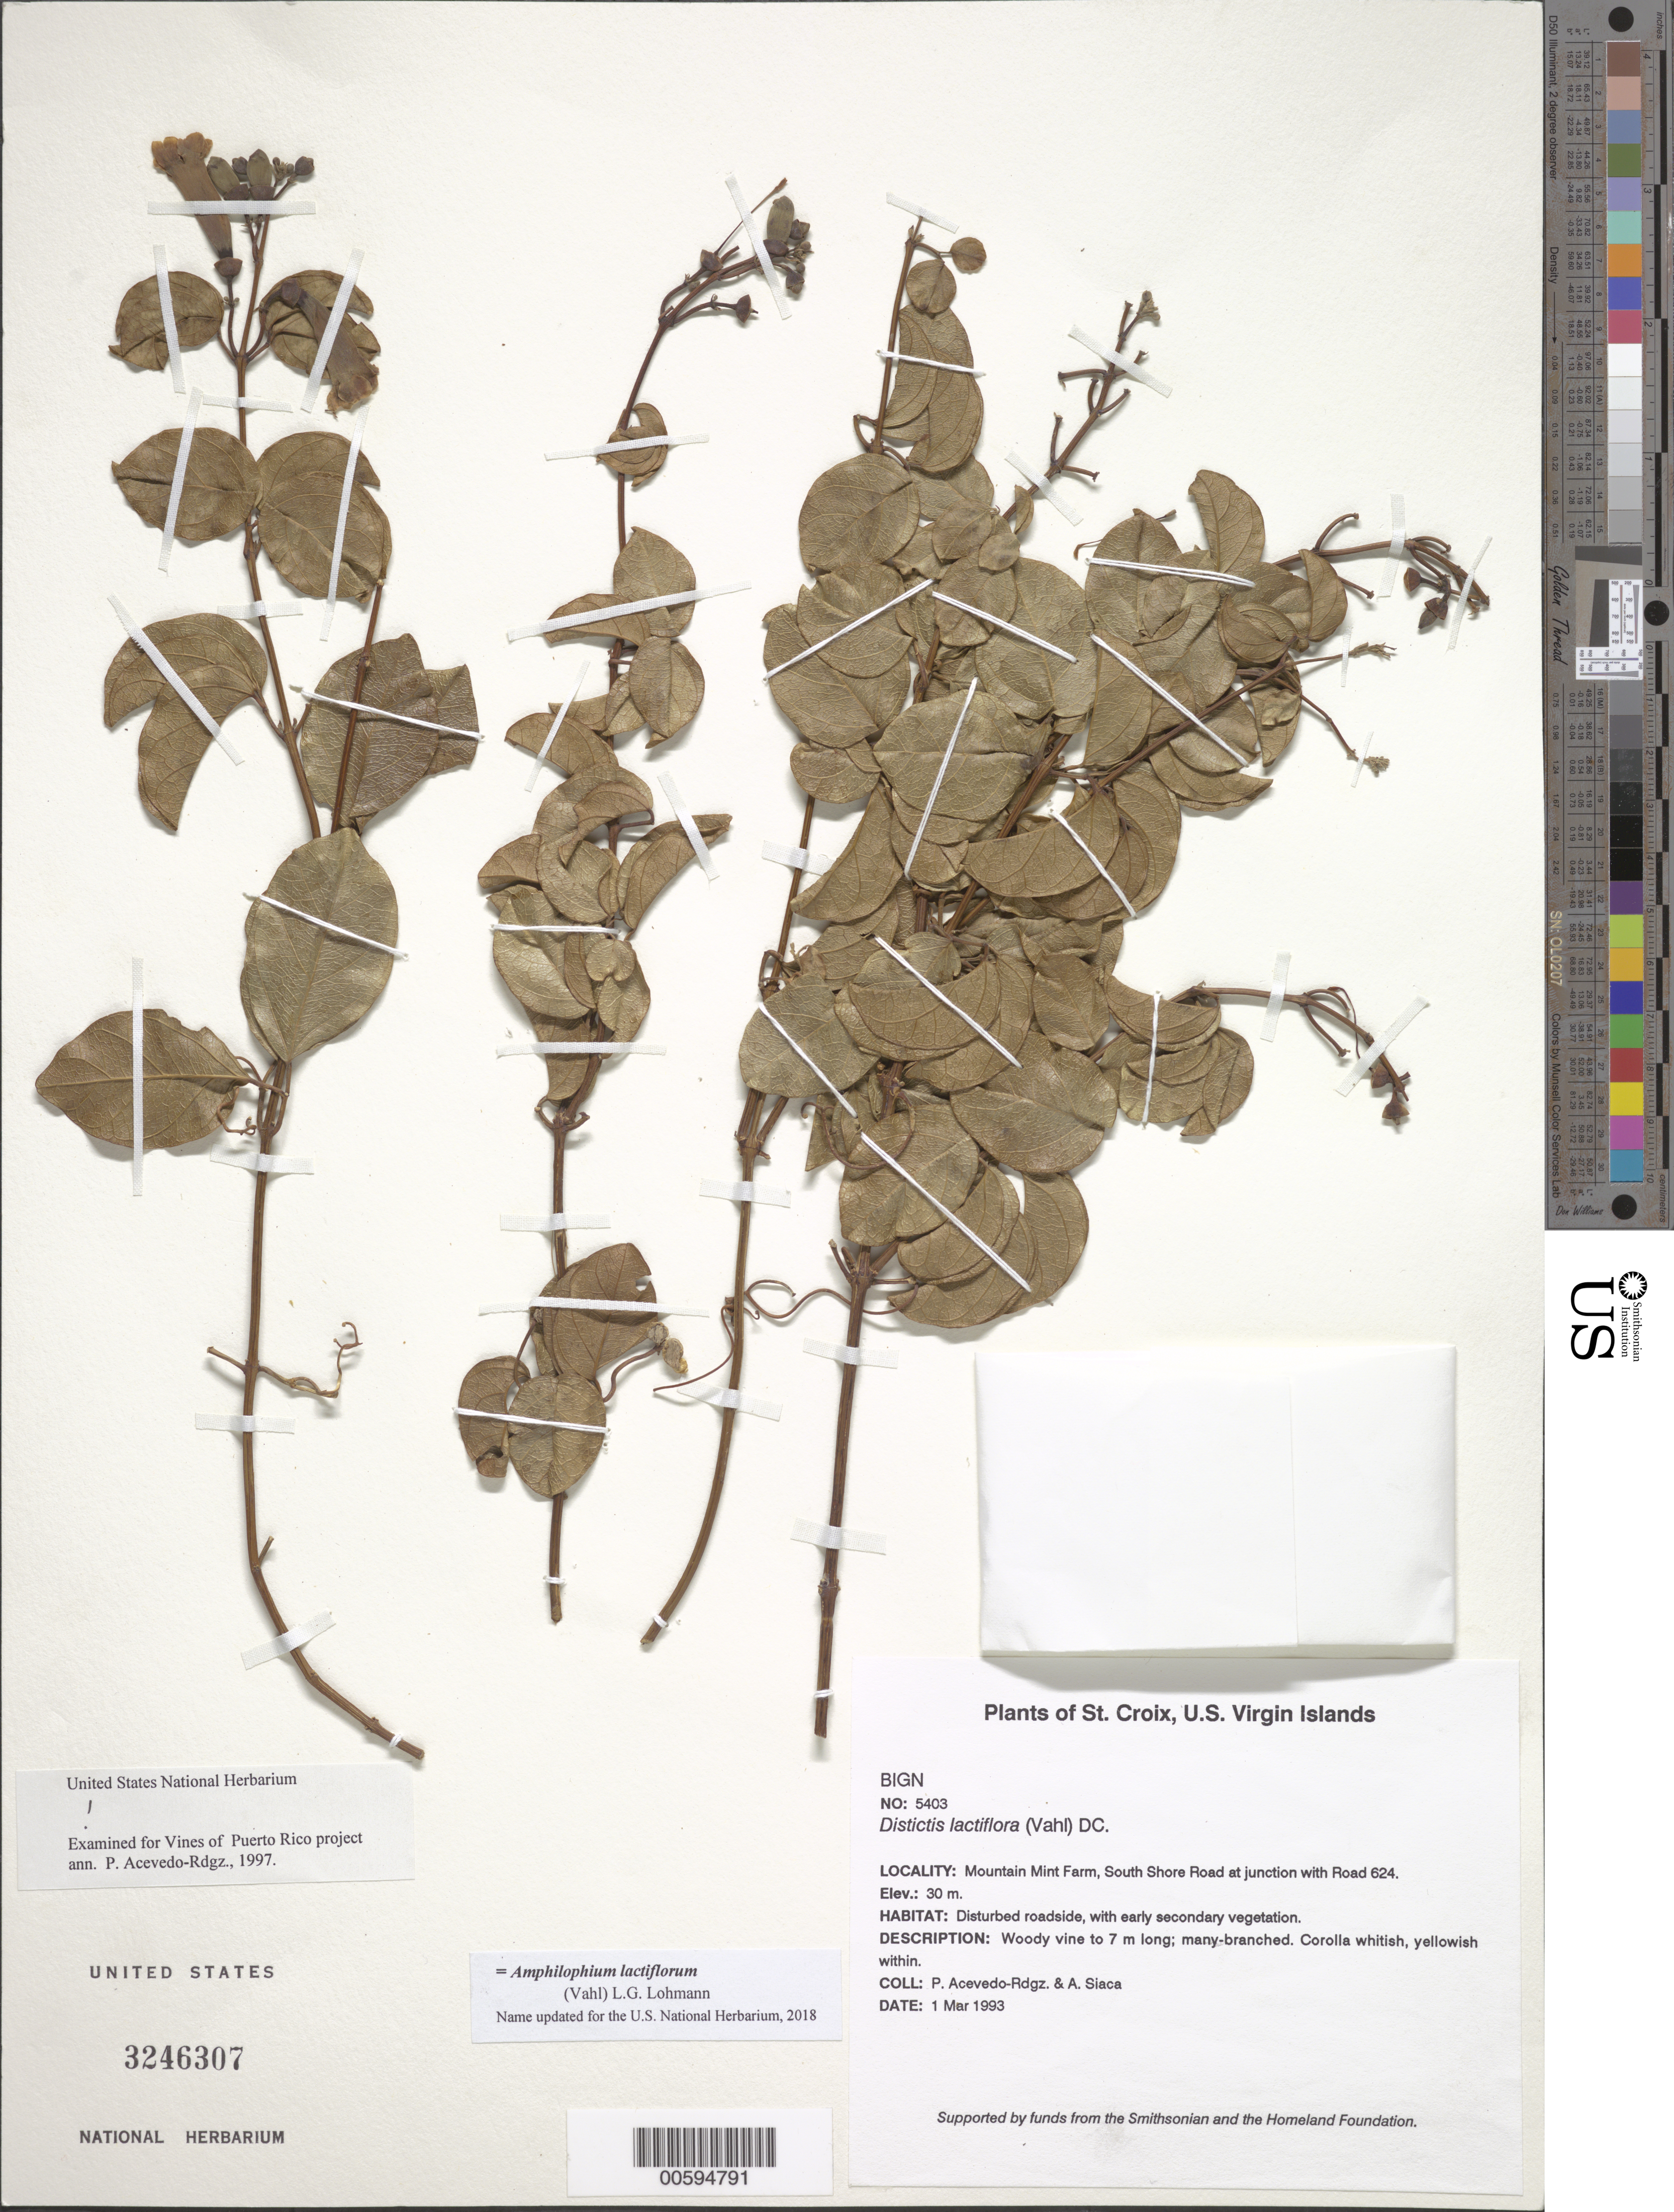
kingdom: Plantae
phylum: Tracheophyta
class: Magnoliopsida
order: Lamiales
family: Bignoniaceae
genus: Amphilophium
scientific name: Amphilophium lactiflorum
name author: (Vahl) L.G. Lohmann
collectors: P. Acevedo-Rodr. & A. Siaca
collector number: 5403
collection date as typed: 01 Mar 1993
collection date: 1993-03-01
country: U.S. Virgin Islands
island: St. Croix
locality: Mountain Mint Farm, South Shore Road at junction with Road 624.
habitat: Disturbed roadside, with early secondary vegetation.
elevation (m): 30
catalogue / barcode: US 3246307